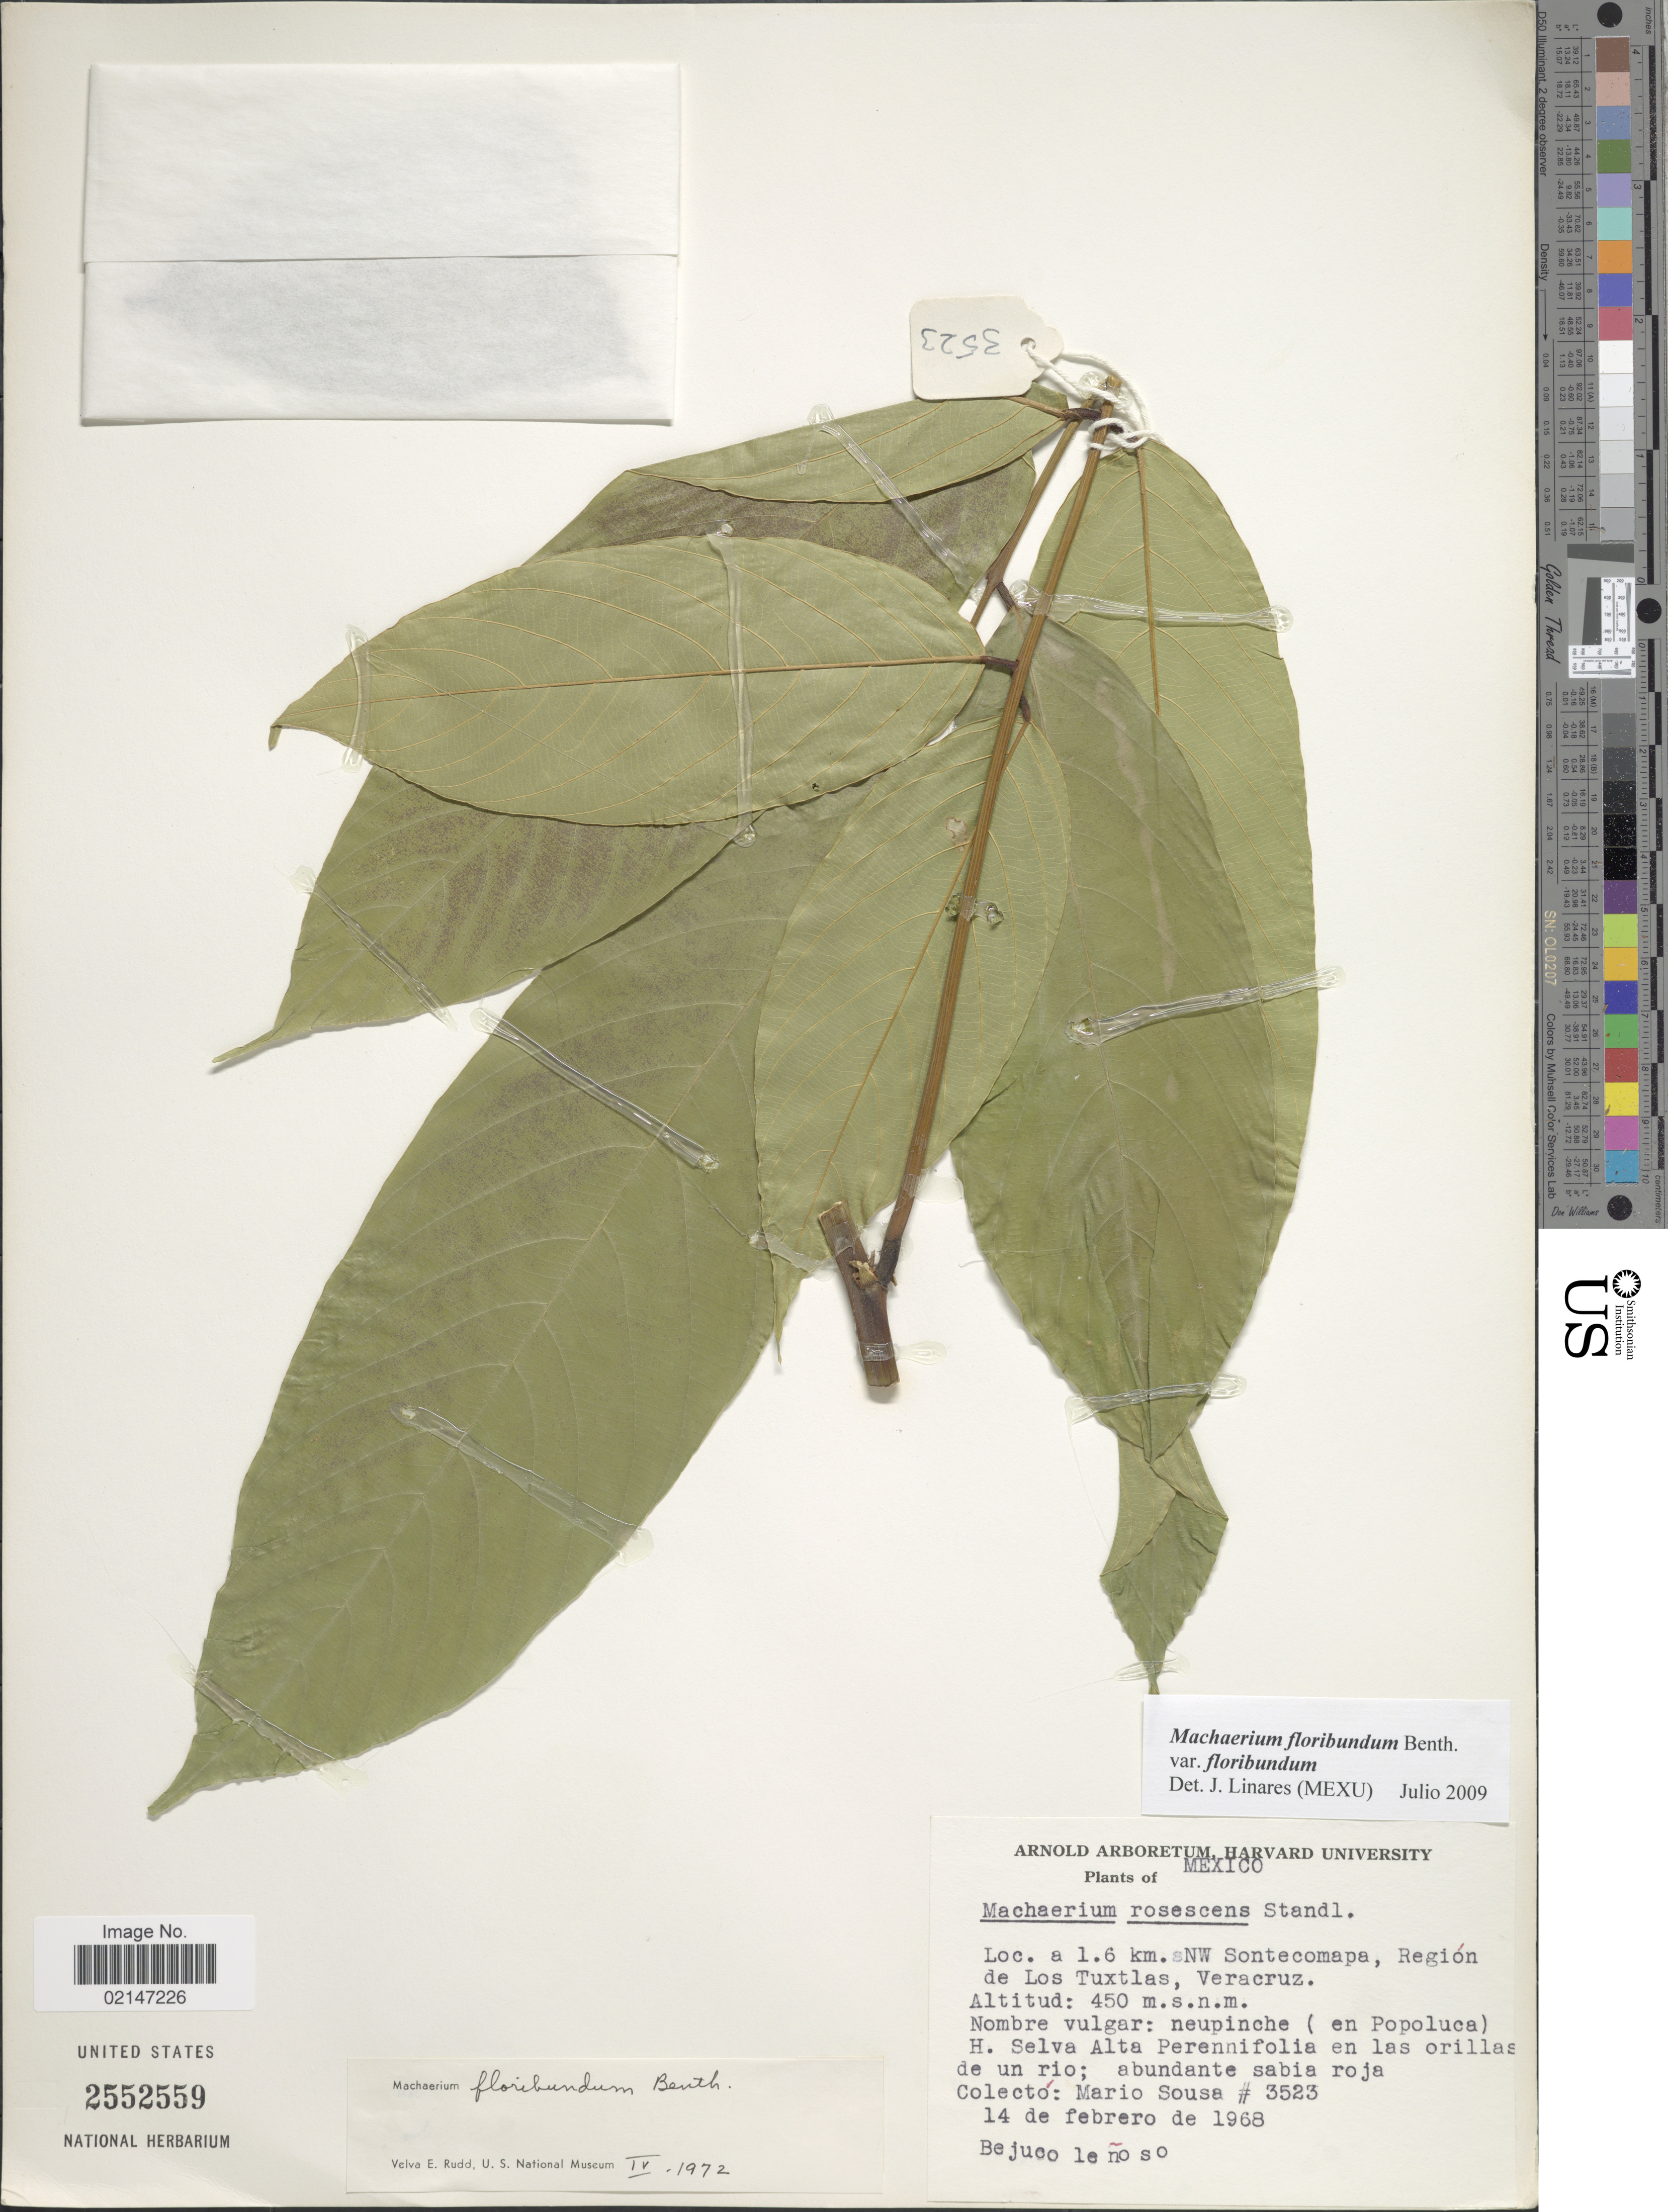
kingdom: Plantae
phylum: Tracheophyta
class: Magnoliopsida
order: Fabales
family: Fabaceae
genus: Machaerium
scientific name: Machaerium floribundum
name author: Benth.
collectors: M. Sousa S.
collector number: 3523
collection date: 1968-02-14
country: Mexico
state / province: Veracruz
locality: A 1.6 km NW Sontecomapa, Región de Los Tuxtlas, Veracruz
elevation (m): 450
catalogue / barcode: US 2552559